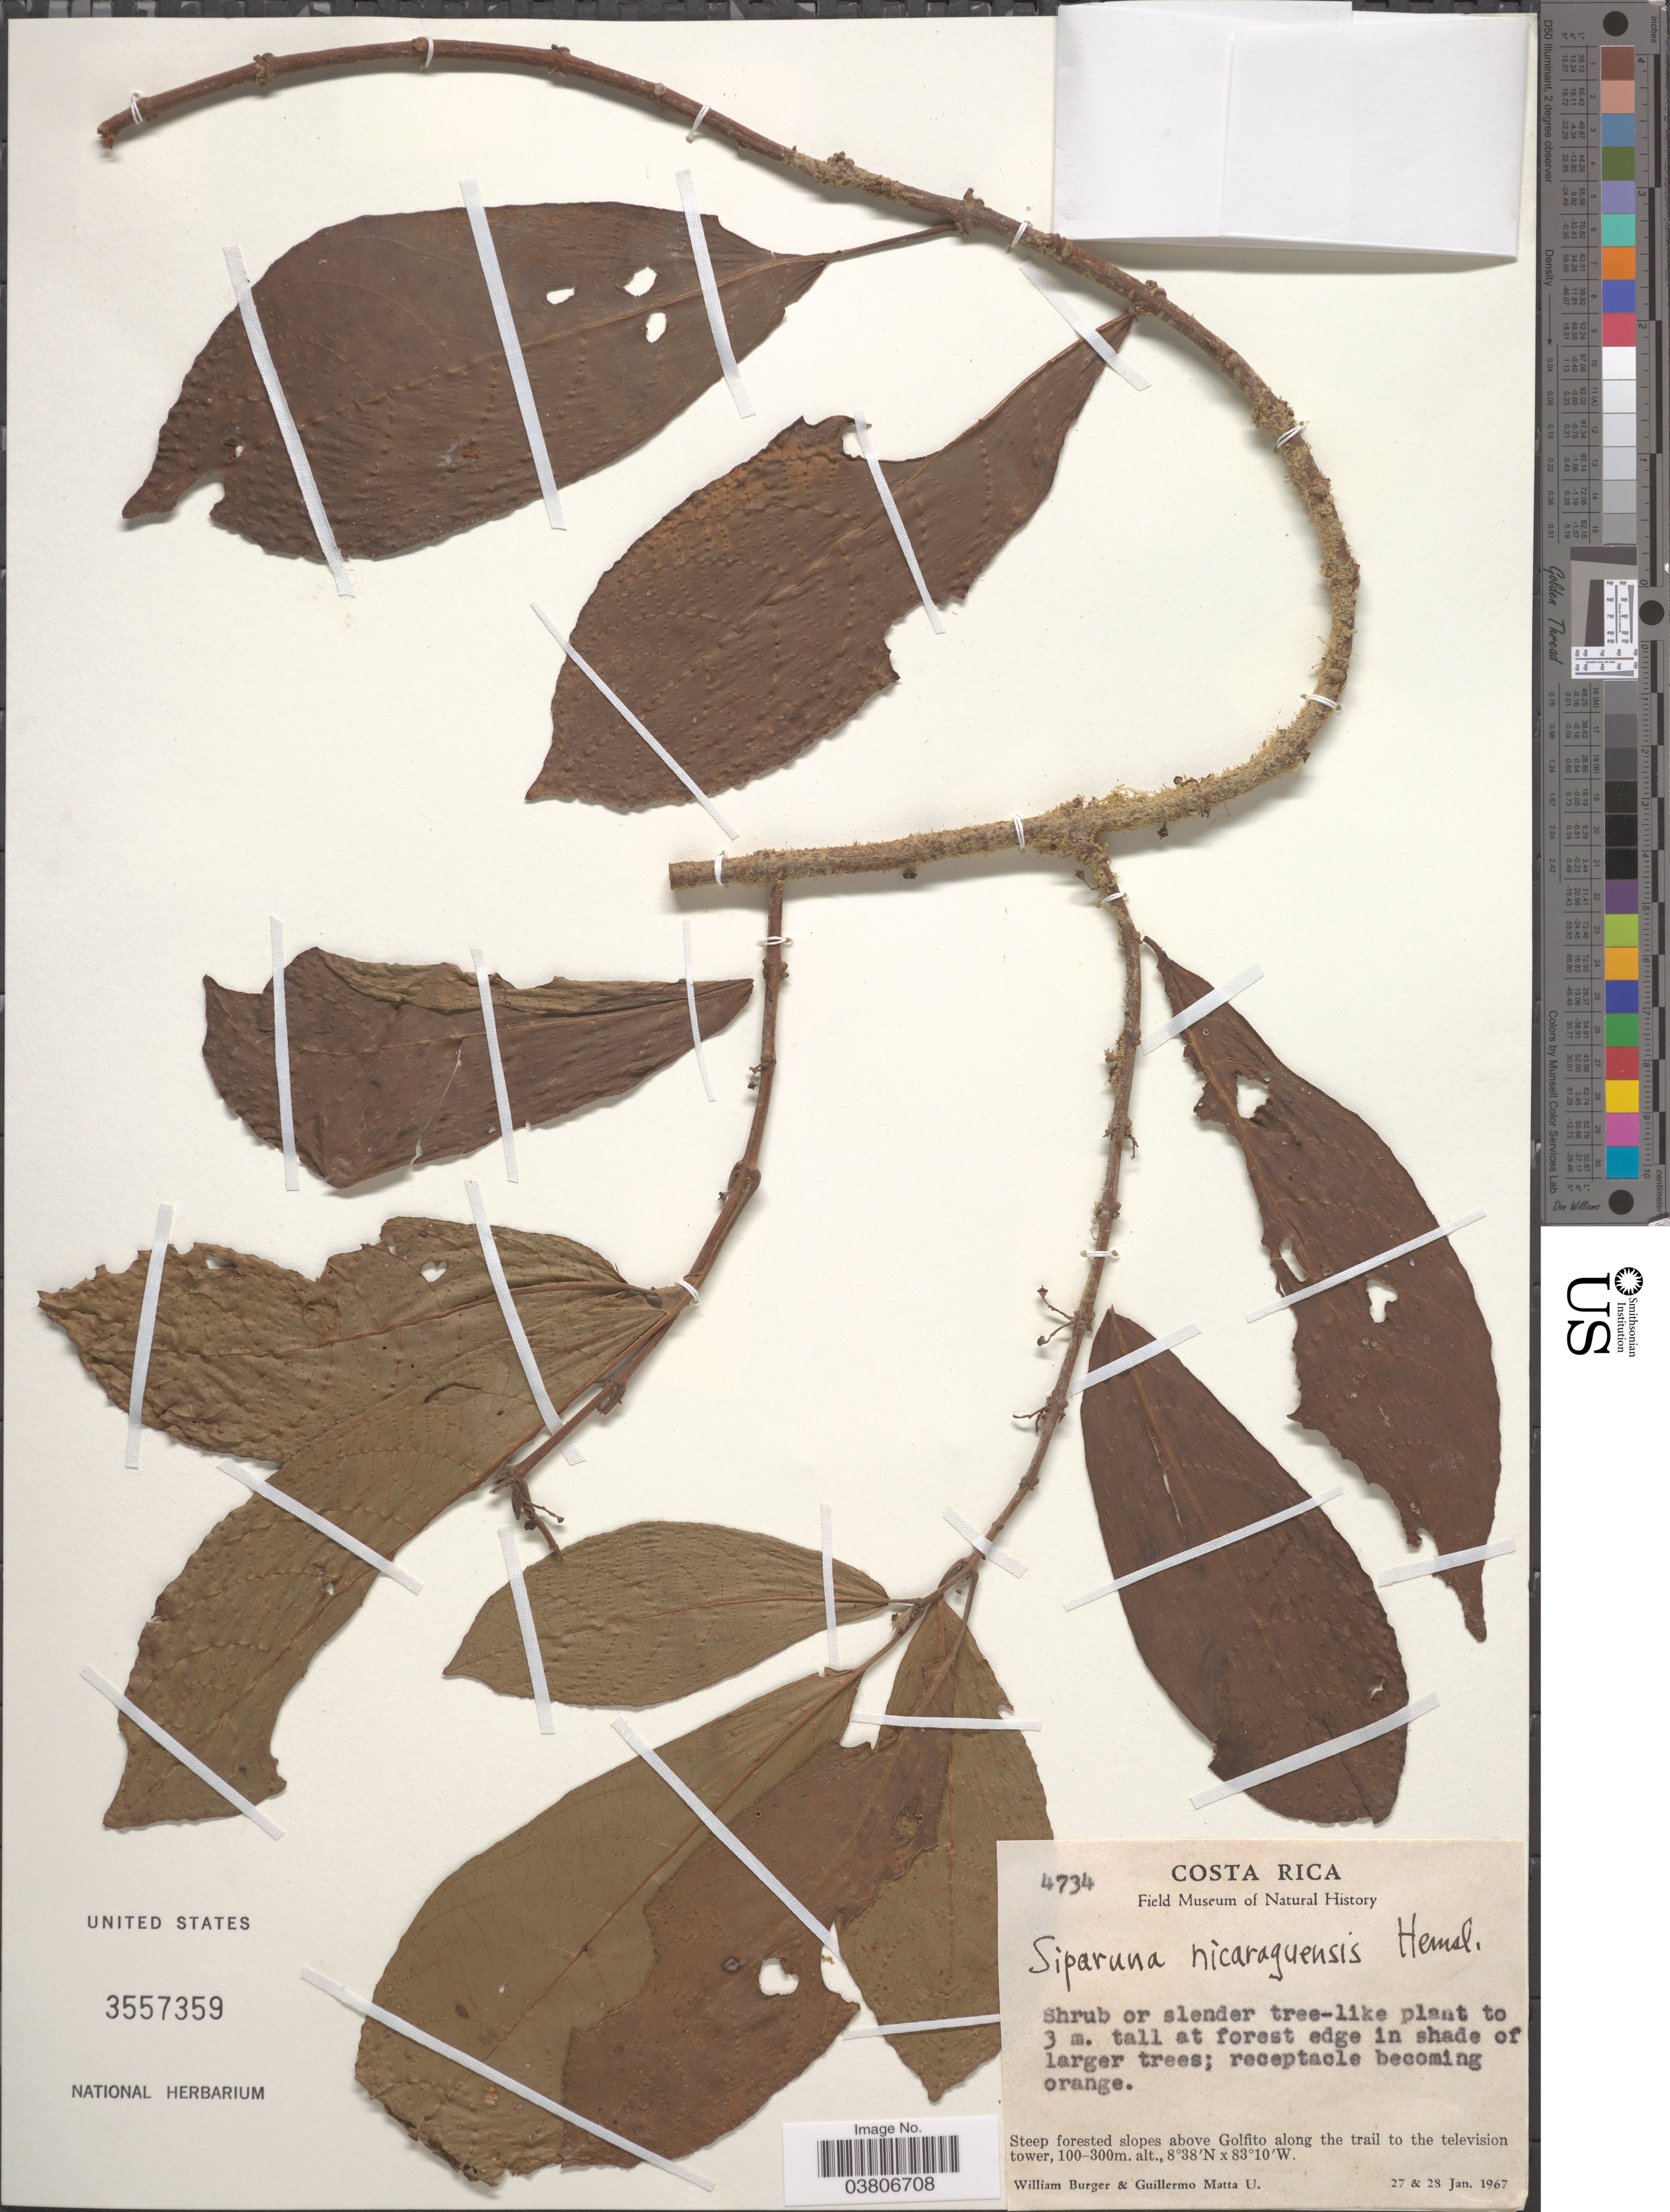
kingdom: Plantae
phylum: Tracheophyta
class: Magnoliopsida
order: Laurales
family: Siparunaceae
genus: Siparuna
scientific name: Siparuna thecaphora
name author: (Poepp. & Endl.) A. DC.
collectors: W. Burger & G. Matta U.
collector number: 4734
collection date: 1967-01-27/1967-01-28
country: Costa Rica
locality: Steep forested slopes above Golfito along the trail to the television tower.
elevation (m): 100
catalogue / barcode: US 3557359